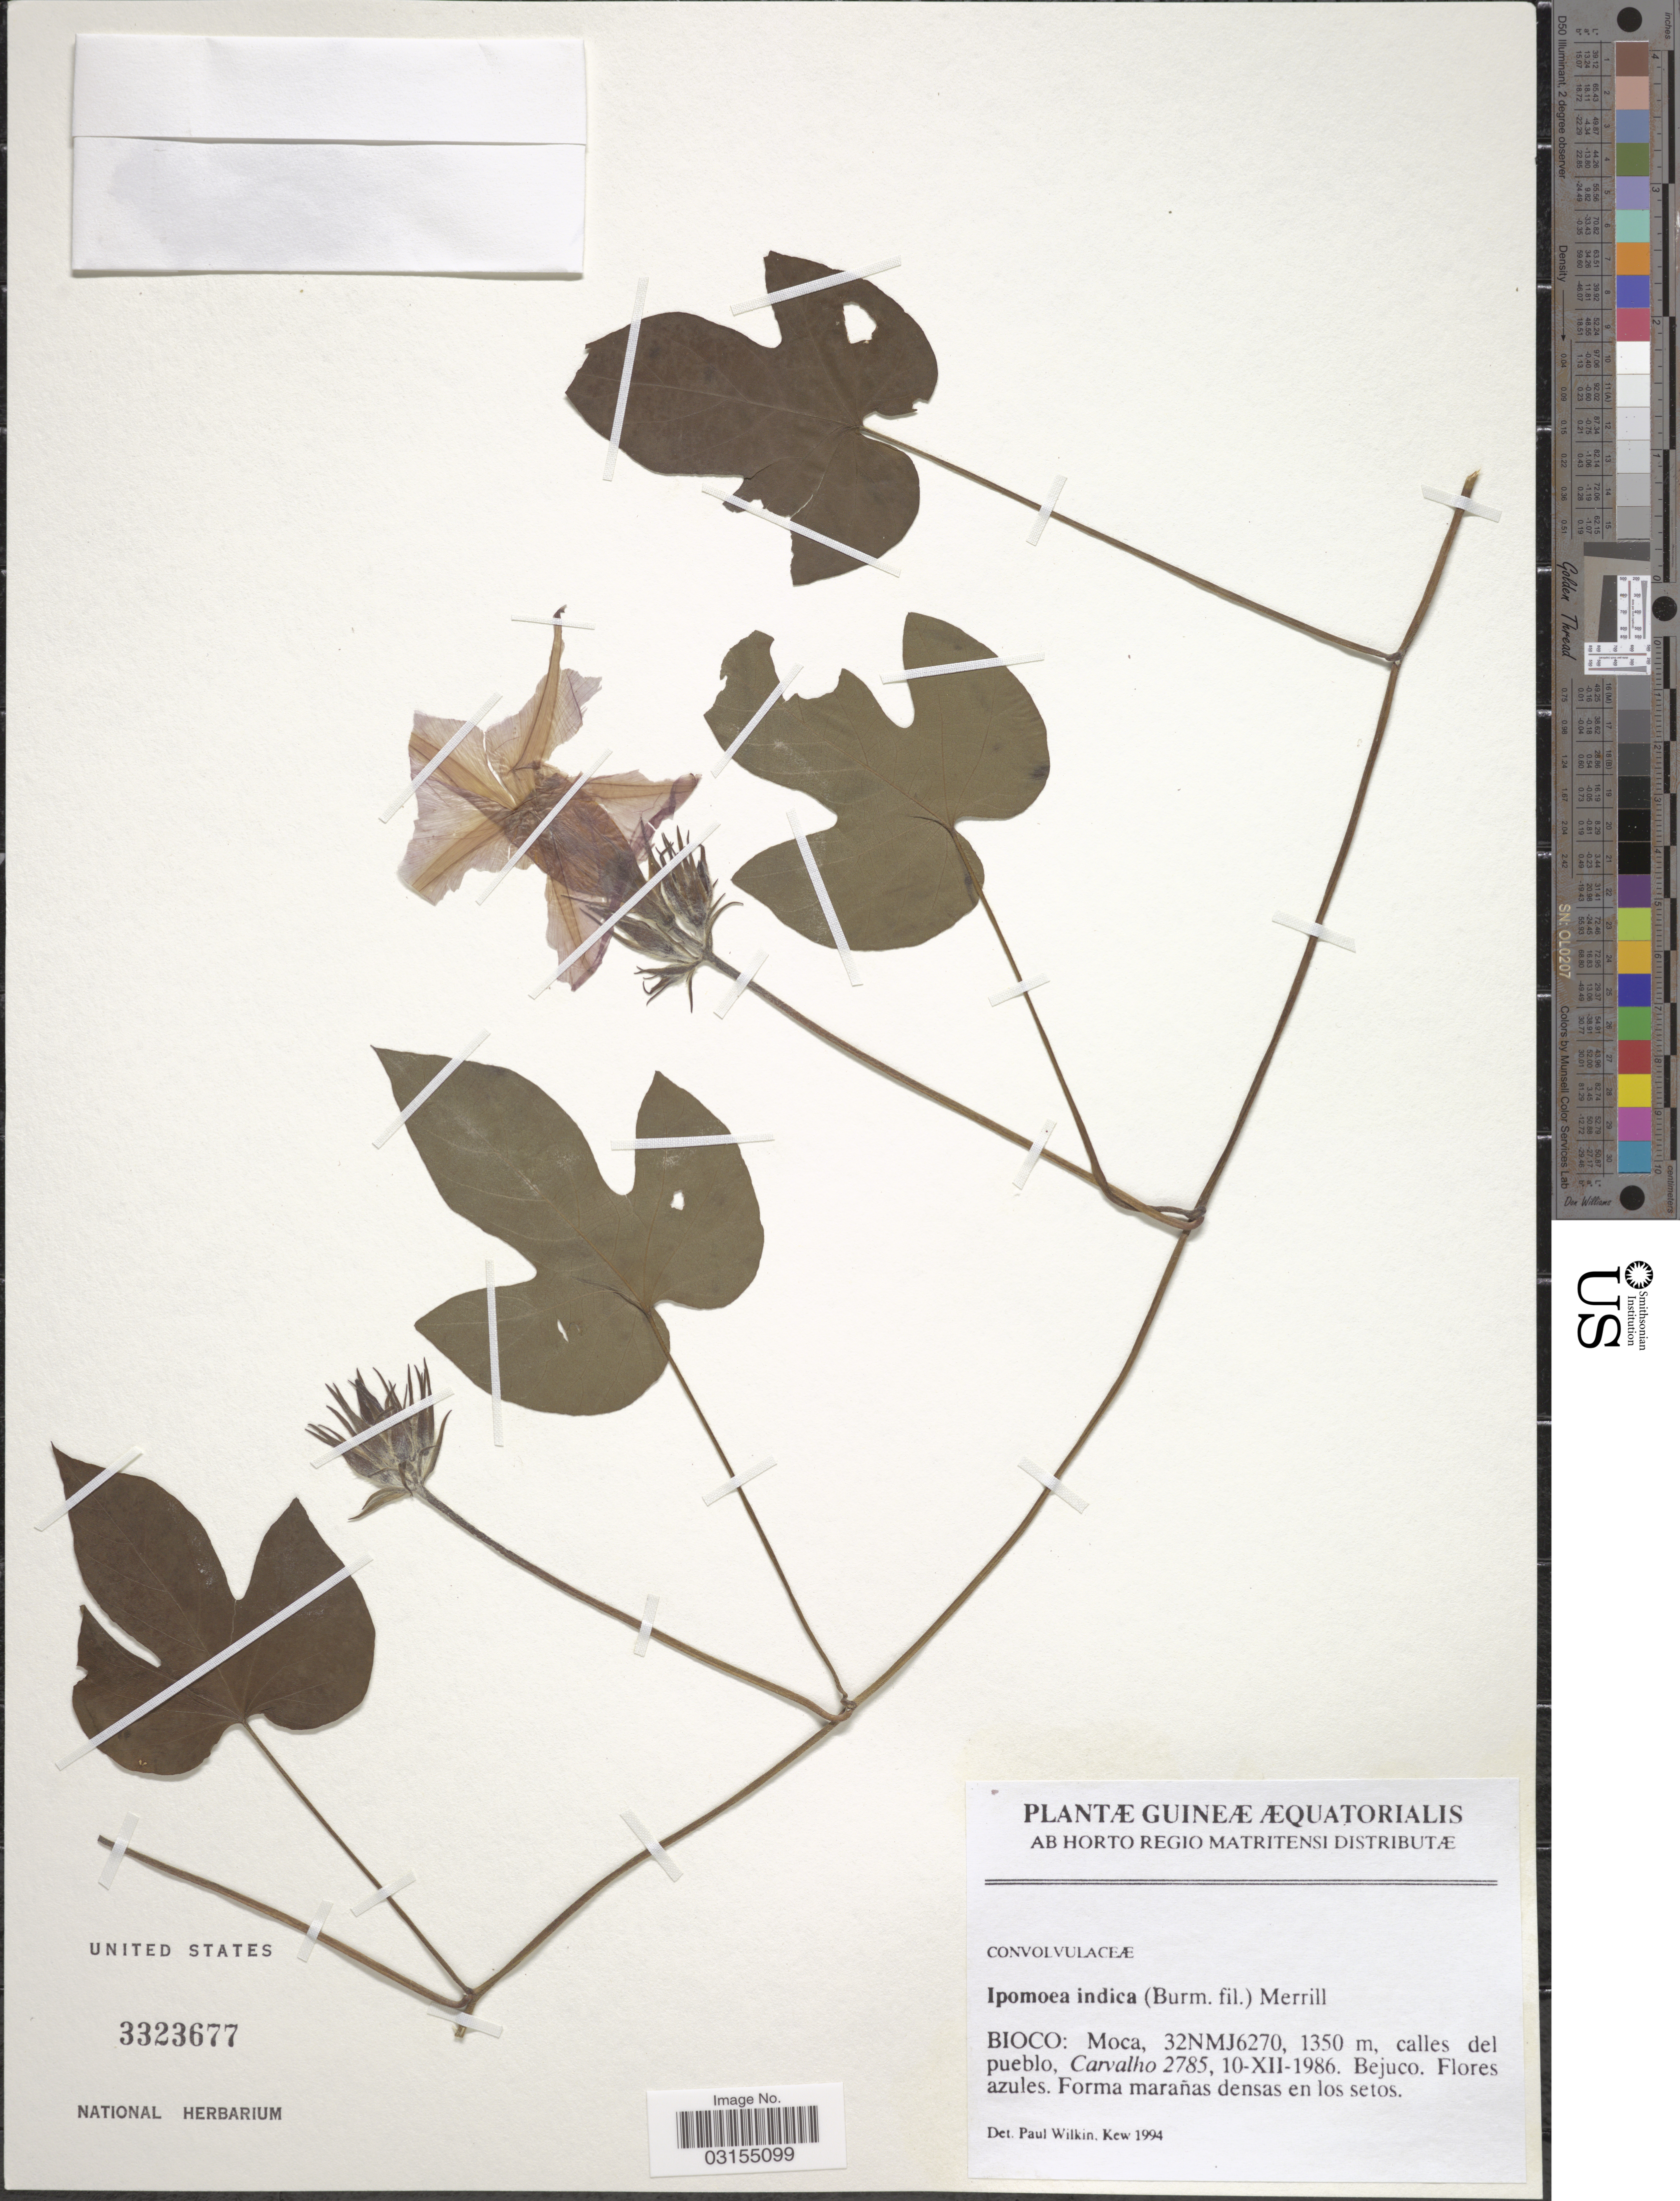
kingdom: Plantae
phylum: Tracheophyta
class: Magnoliopsida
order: Solanales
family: Convolvulaceae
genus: Ipomoea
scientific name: Ipomoea indica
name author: (Burm.) Merr.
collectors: Carvalho, --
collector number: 2785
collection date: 1986-12-10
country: Equatorial Guinea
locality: Guineæ Æquatorialis. Bioco: Moca, 32NMJ6270, calles del Pueblo.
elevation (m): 1350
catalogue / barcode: US 3323677